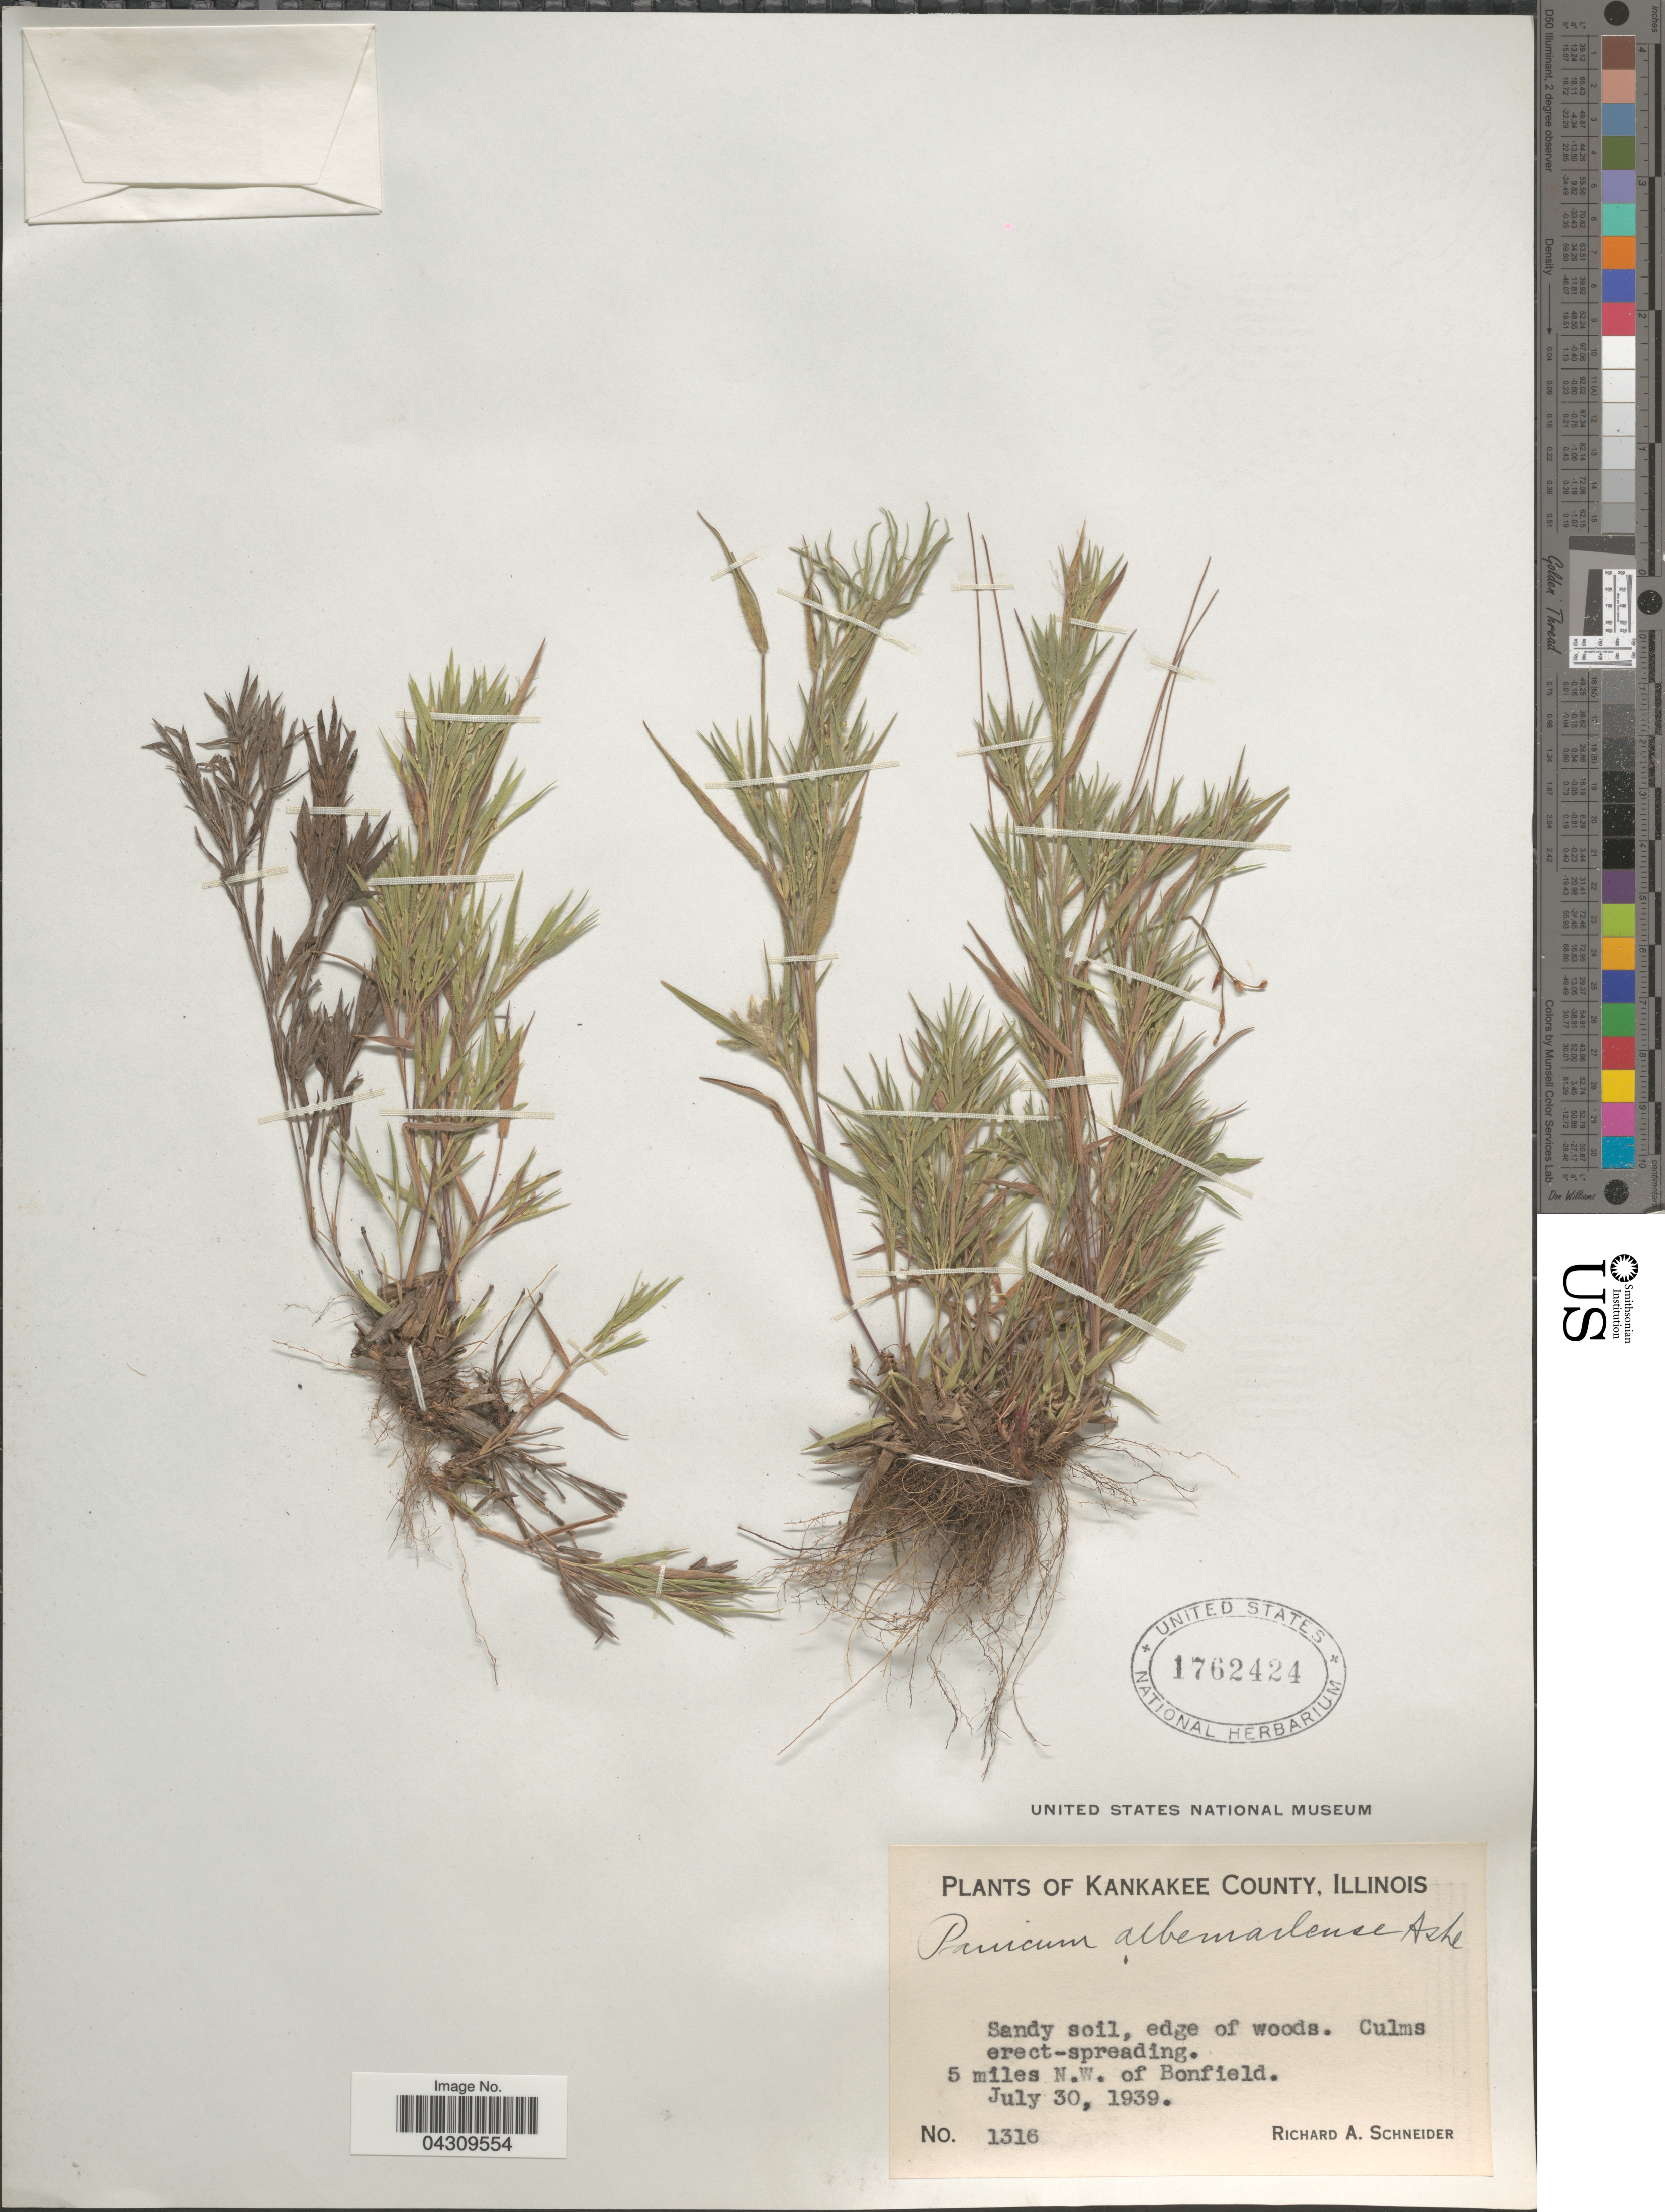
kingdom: Plantae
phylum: Tracheophyta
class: Liliopsida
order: Poales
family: Poaceae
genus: Dichanthelium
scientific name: Dichanthelium acuminatum var. acuminatum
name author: (Sw.) Gould & C.A. Clark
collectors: R. A. Schneider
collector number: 1316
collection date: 1939-07-30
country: United States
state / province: Illinois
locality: Kankakee County. Sandy soil, edge of woods. 5 miles N.W. of Bonfield.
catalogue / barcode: US 1762424